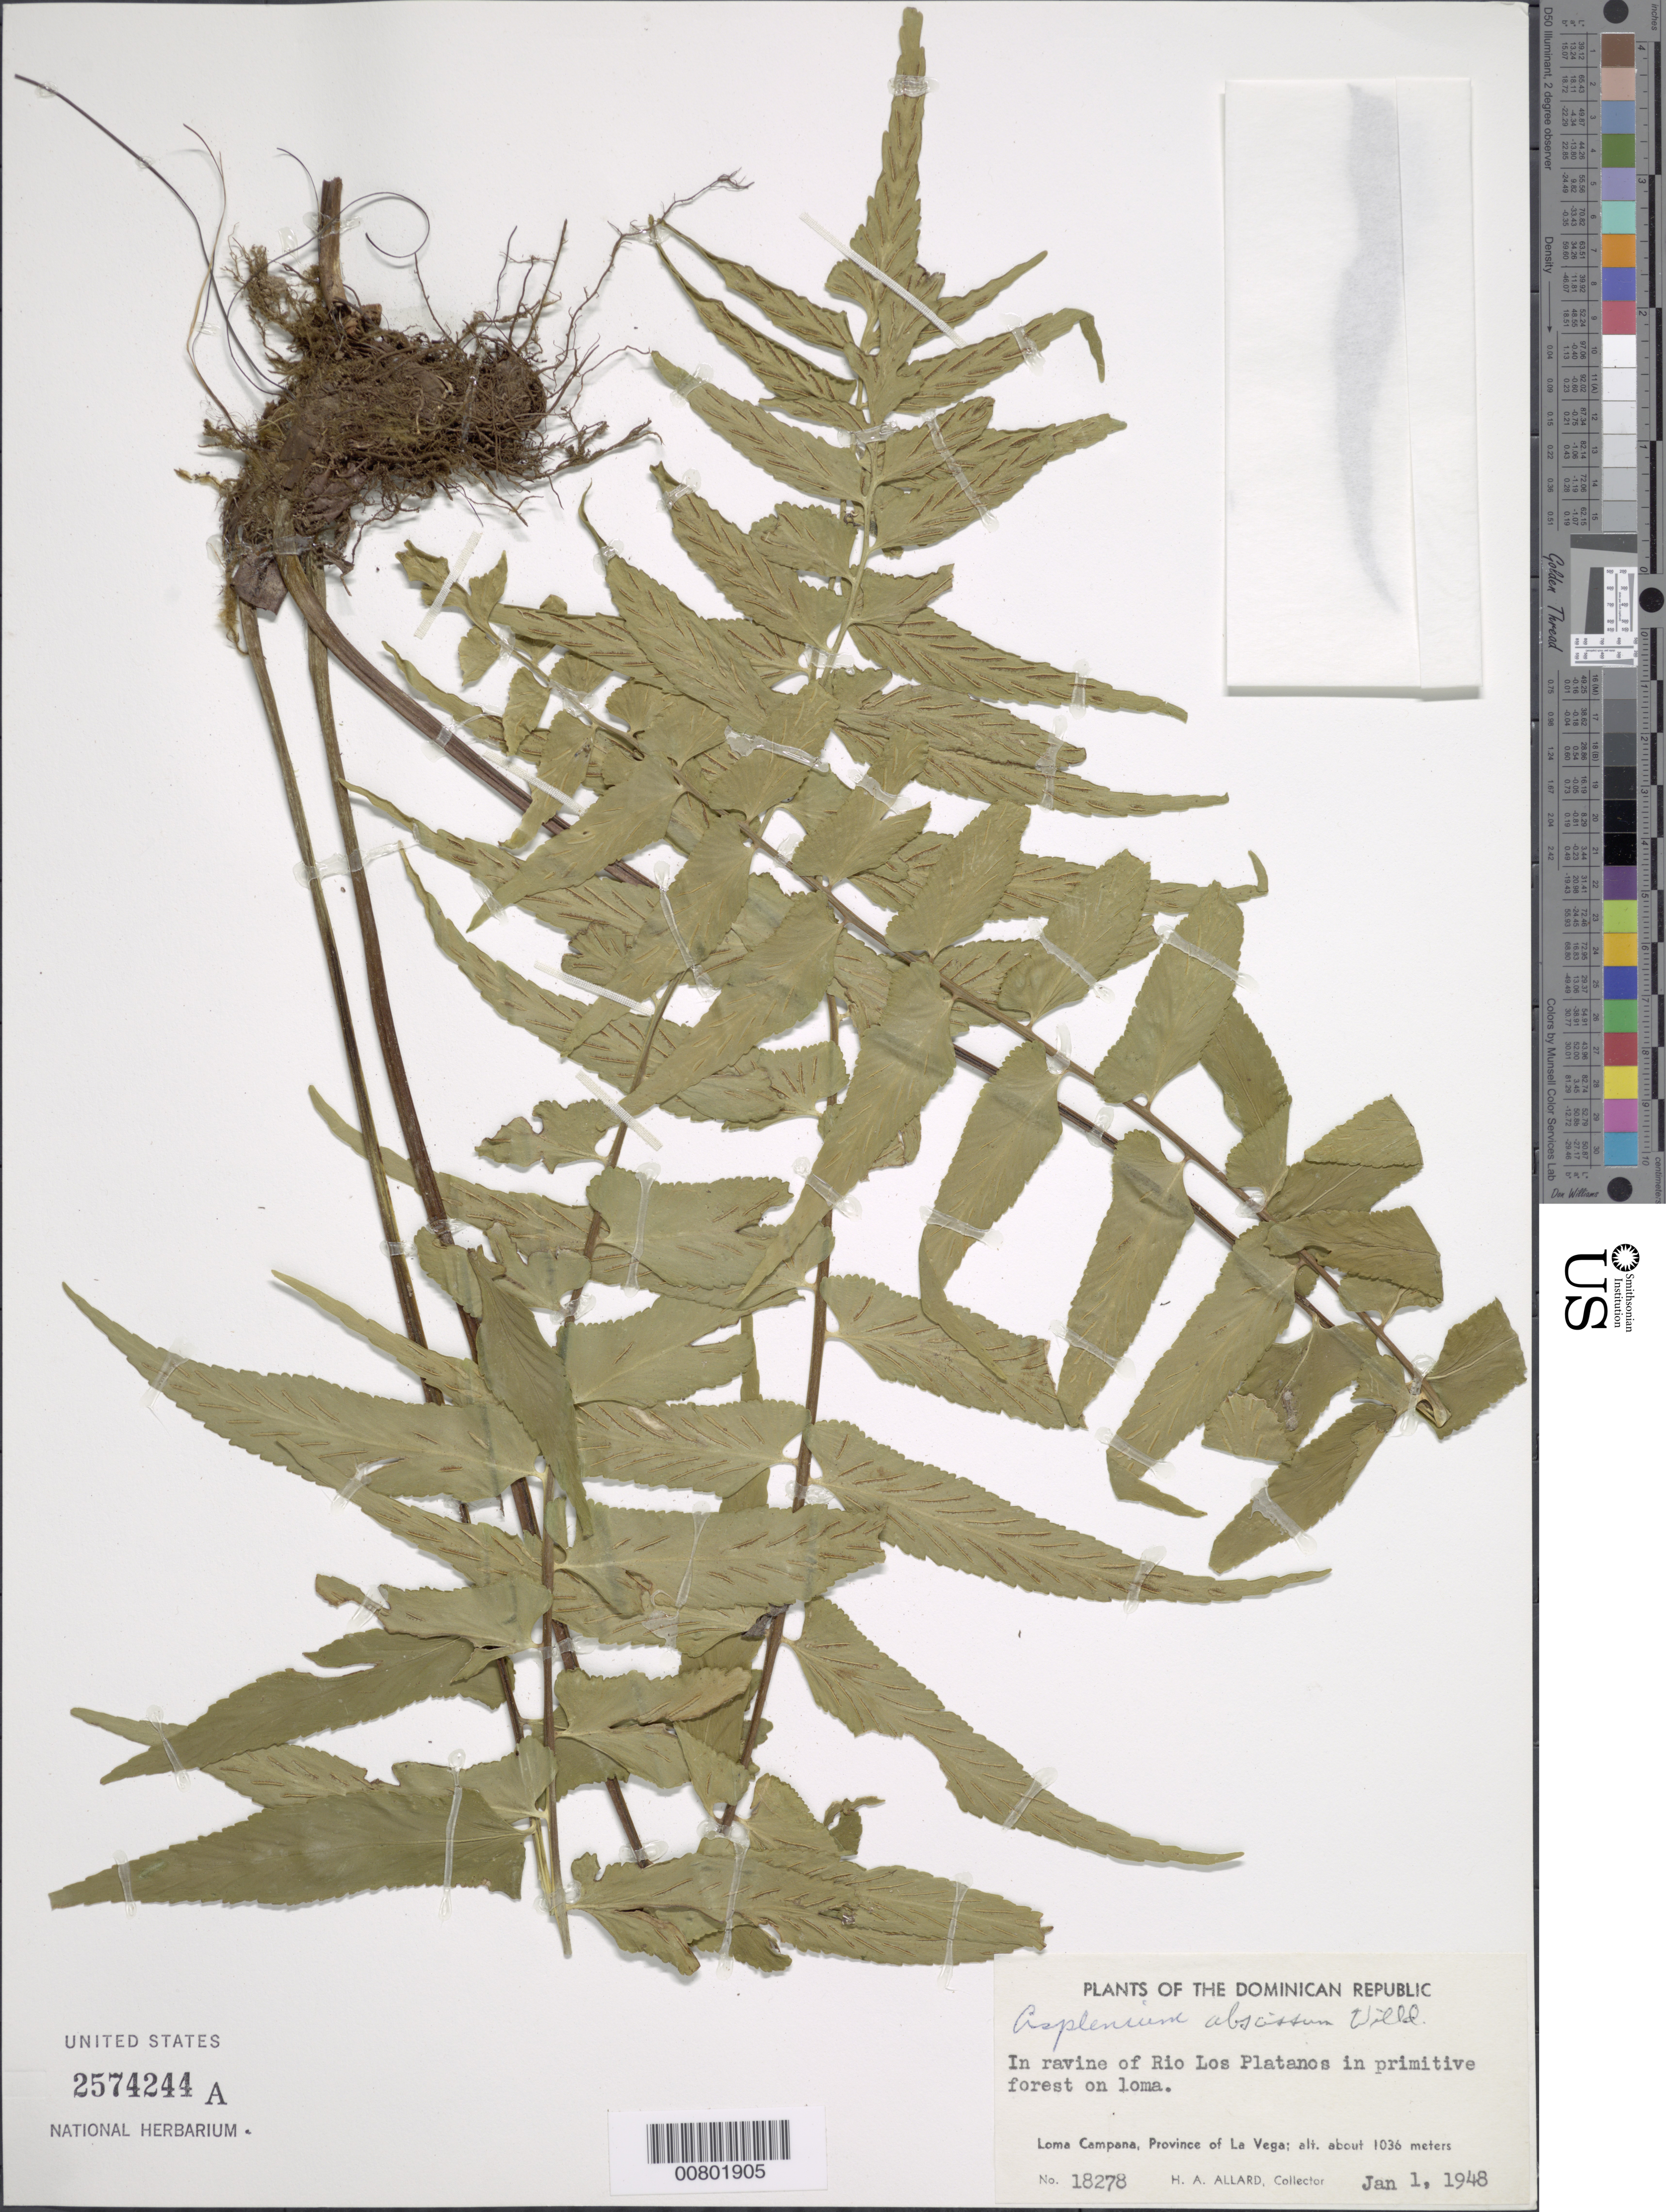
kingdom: Plantae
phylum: Tracheophyta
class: Polypodiopsida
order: Polypodiales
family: Aspleniaceae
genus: Asplenium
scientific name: Asplenium abscissum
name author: Willd.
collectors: H. A. Allard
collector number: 18278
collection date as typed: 01 Jan 1948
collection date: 1948-01-01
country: Dominican Republic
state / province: La Vega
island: Hispaniola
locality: Loma Campana, Río Los Platanos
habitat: Ravine in primitive forest on loma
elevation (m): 1036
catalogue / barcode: US 2574244A